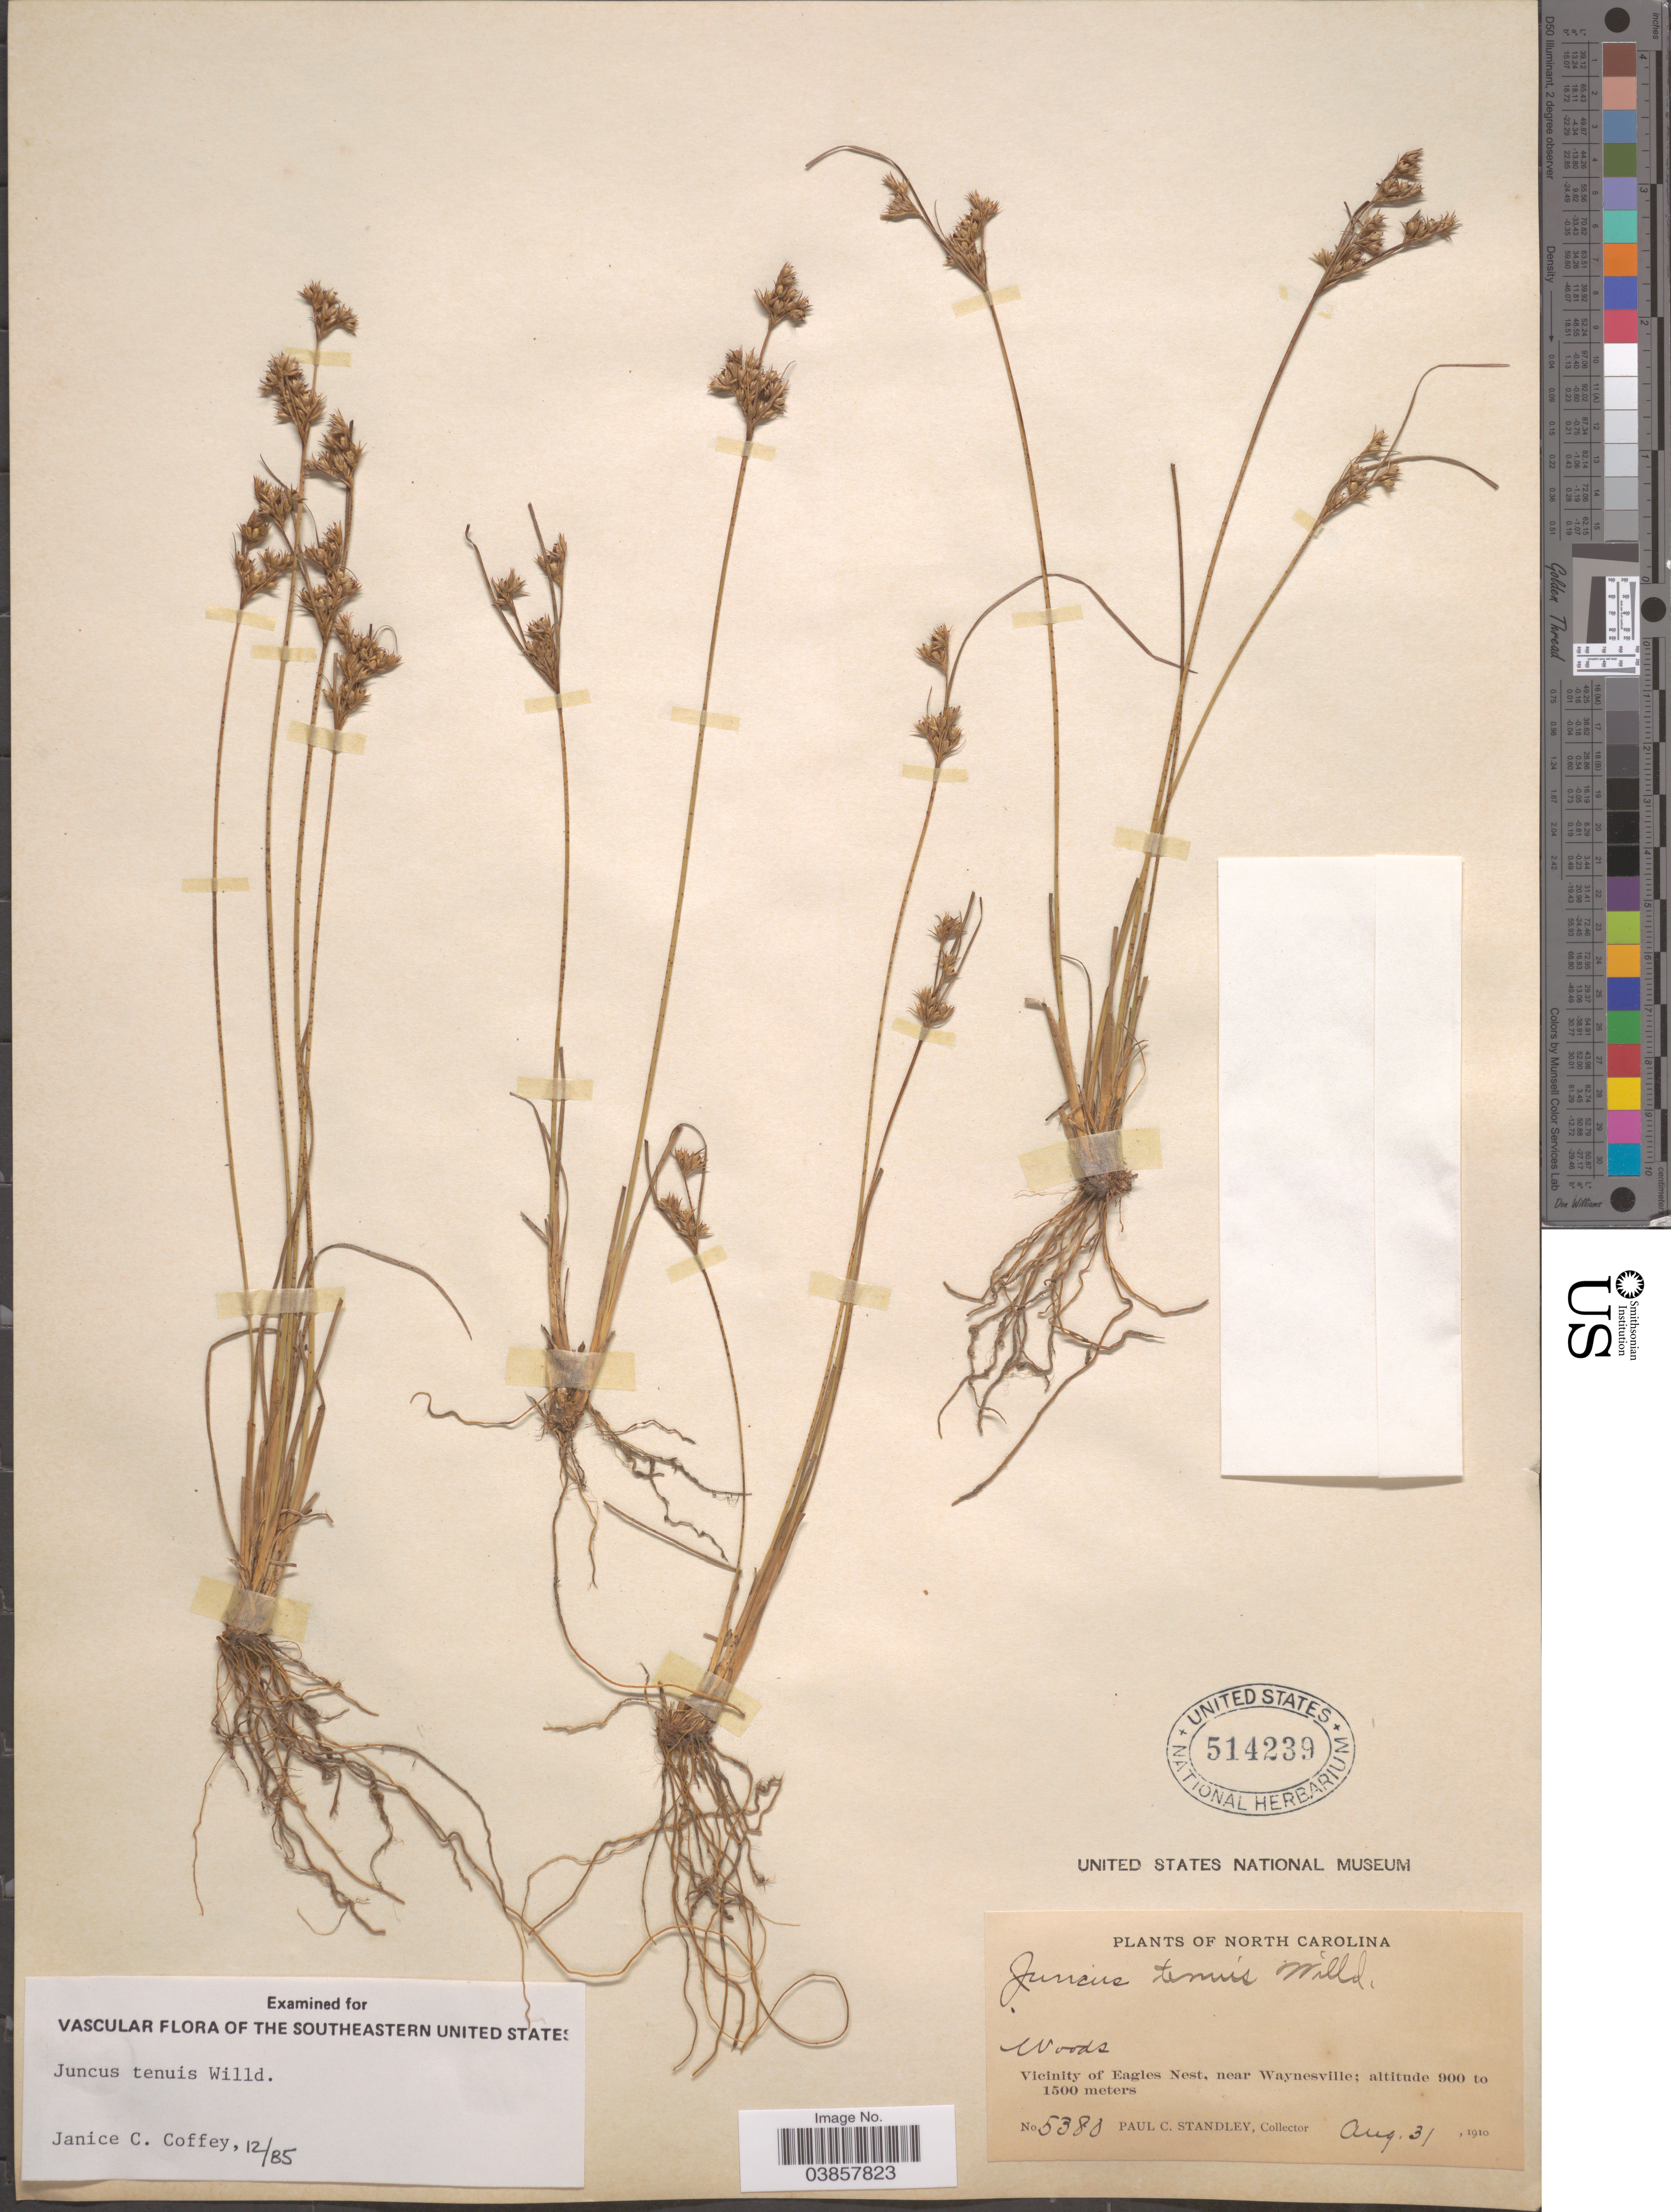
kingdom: Plantae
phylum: Tracheophyta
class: Liliopsida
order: Poales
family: Juncaceae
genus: Juncus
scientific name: Juncus tenuis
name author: Willd.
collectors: P. C. Standley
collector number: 5380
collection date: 1910-08-31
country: United States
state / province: North Carolina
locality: Vicinity of Eagles Nest, near Waynesville.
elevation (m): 900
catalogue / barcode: US 514239